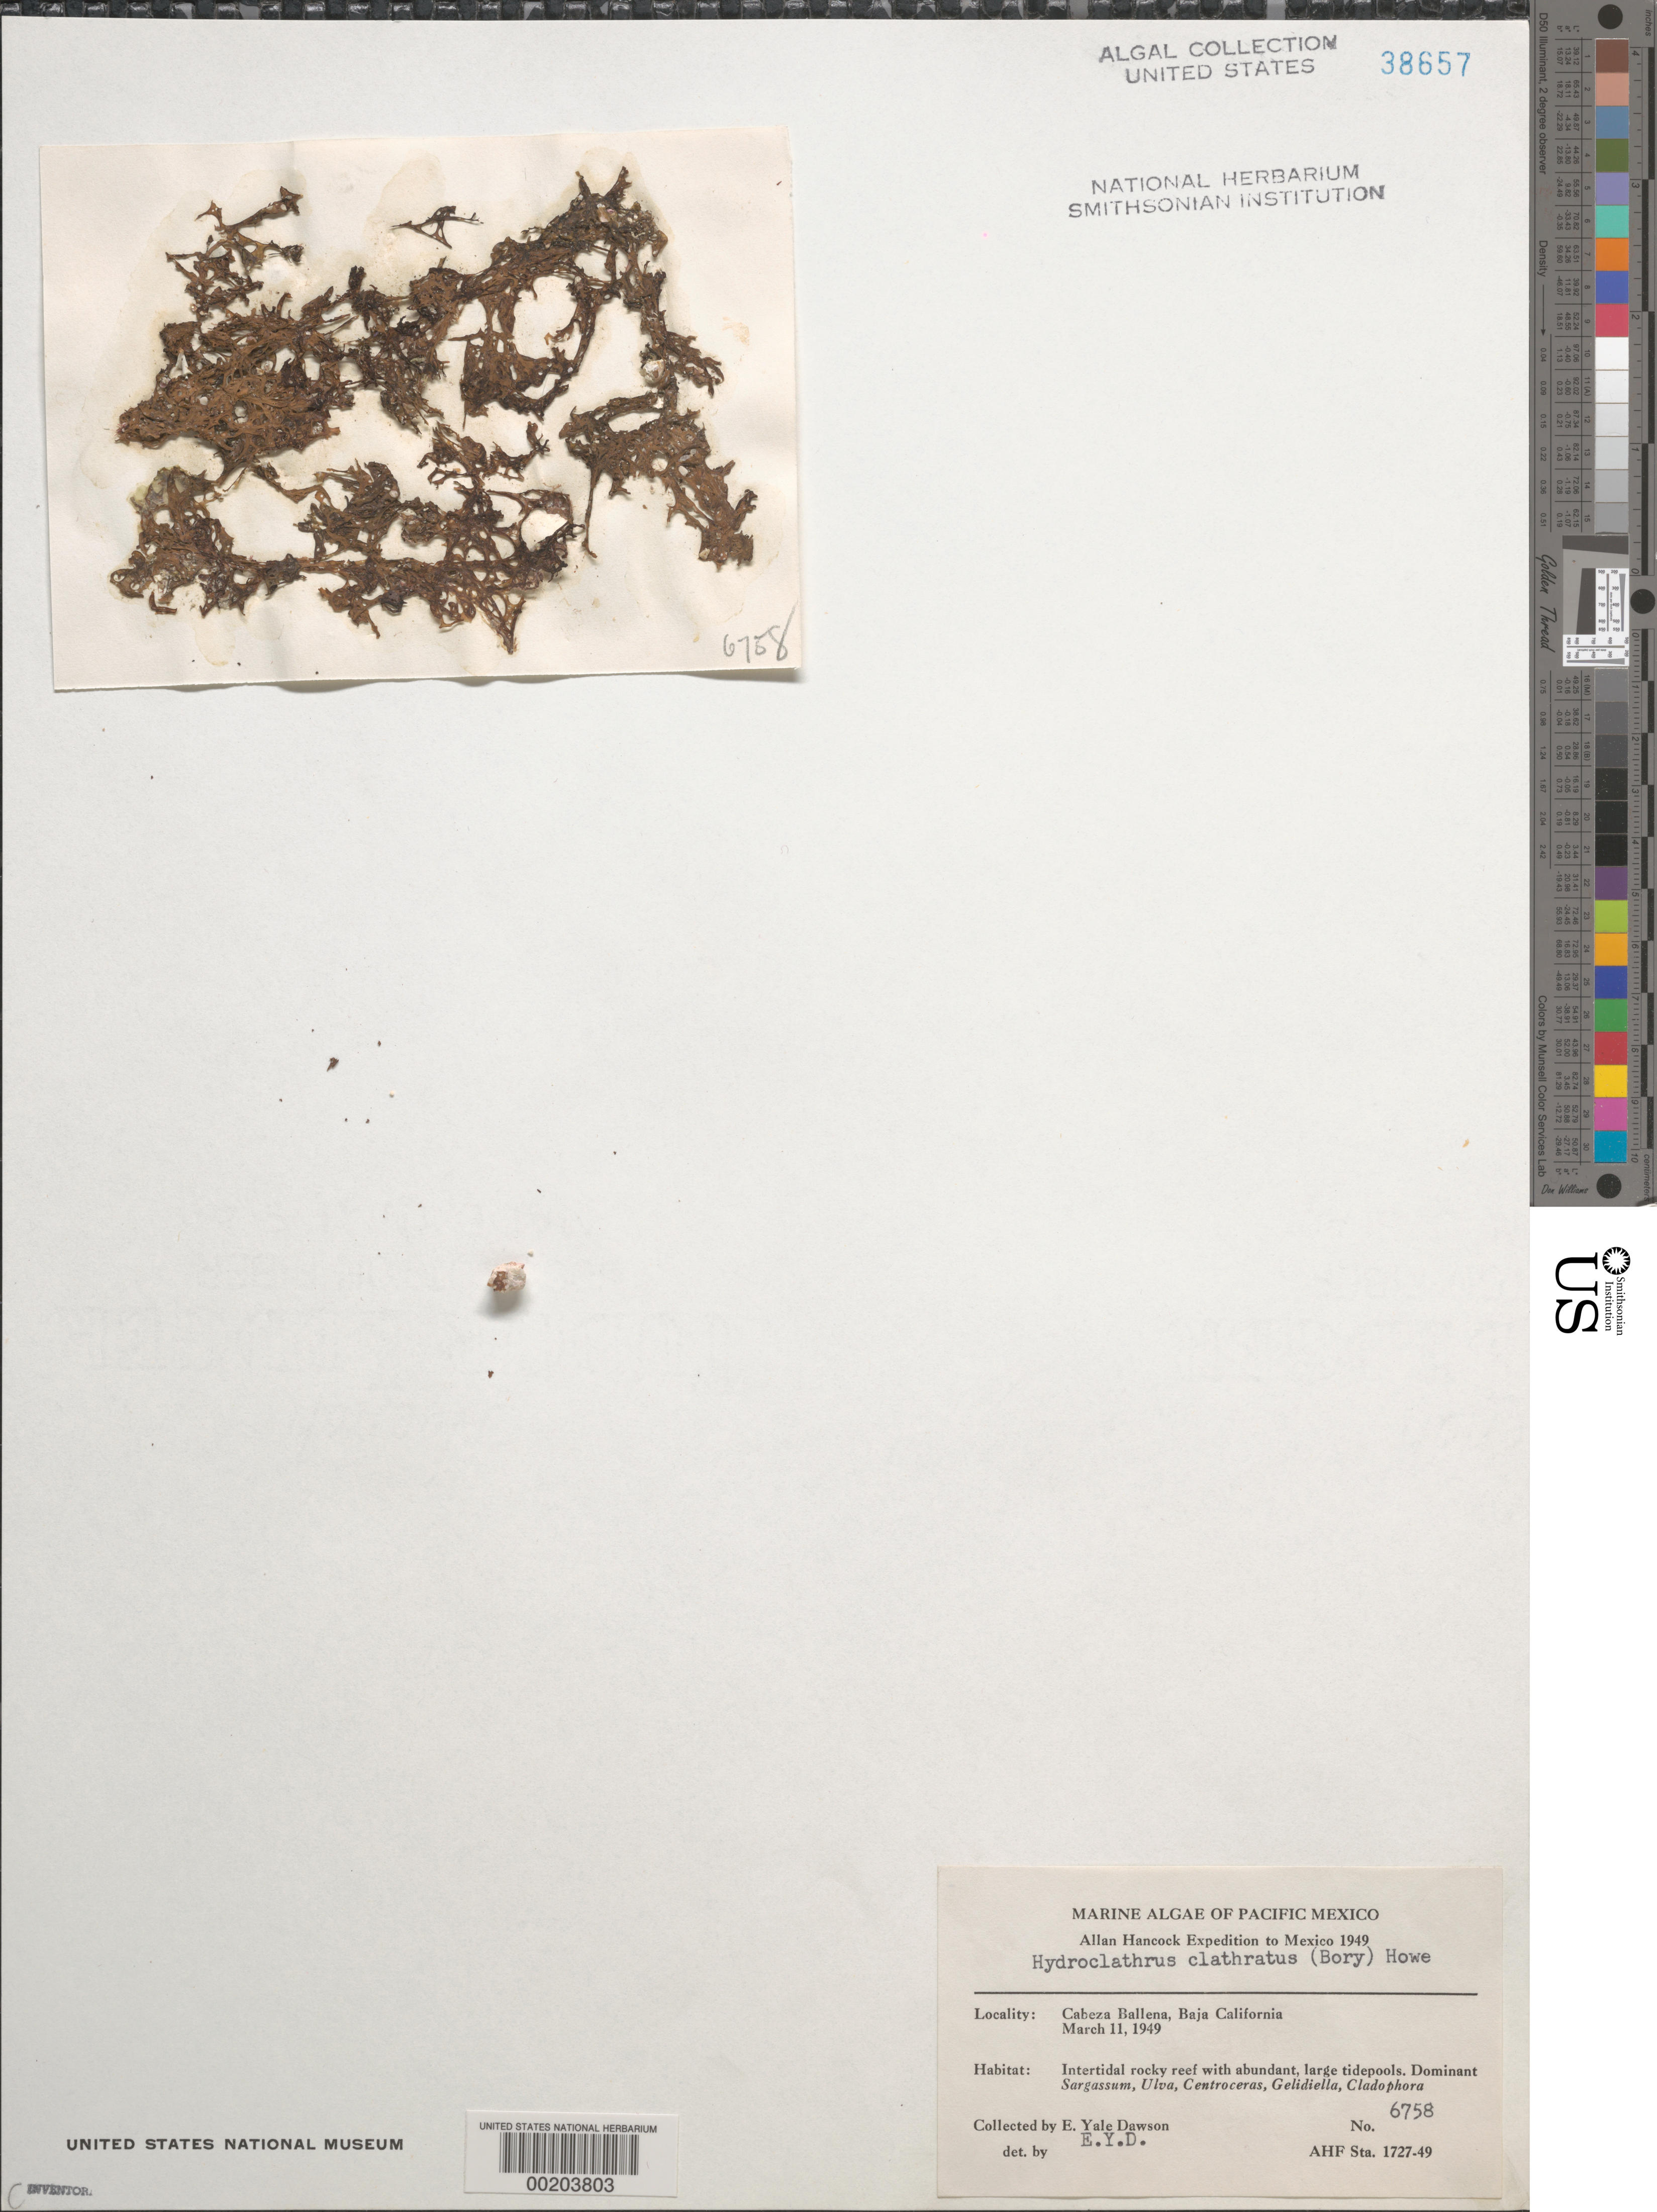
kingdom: Chromista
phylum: Ochrophyta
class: Phaeophyceae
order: Scytosiphonales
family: Scytosiphonaceae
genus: Hydroclathrus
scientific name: Hydroclathrus clathratus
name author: (C. Agardh) M. Howe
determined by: Dawson, E. Y.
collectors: E. Y. Dawson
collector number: EYD 6758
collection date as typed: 11 Mar 1949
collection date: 1949-03-11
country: Mexico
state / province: Baja California Sur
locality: Cabeza Ballena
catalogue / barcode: US 38657